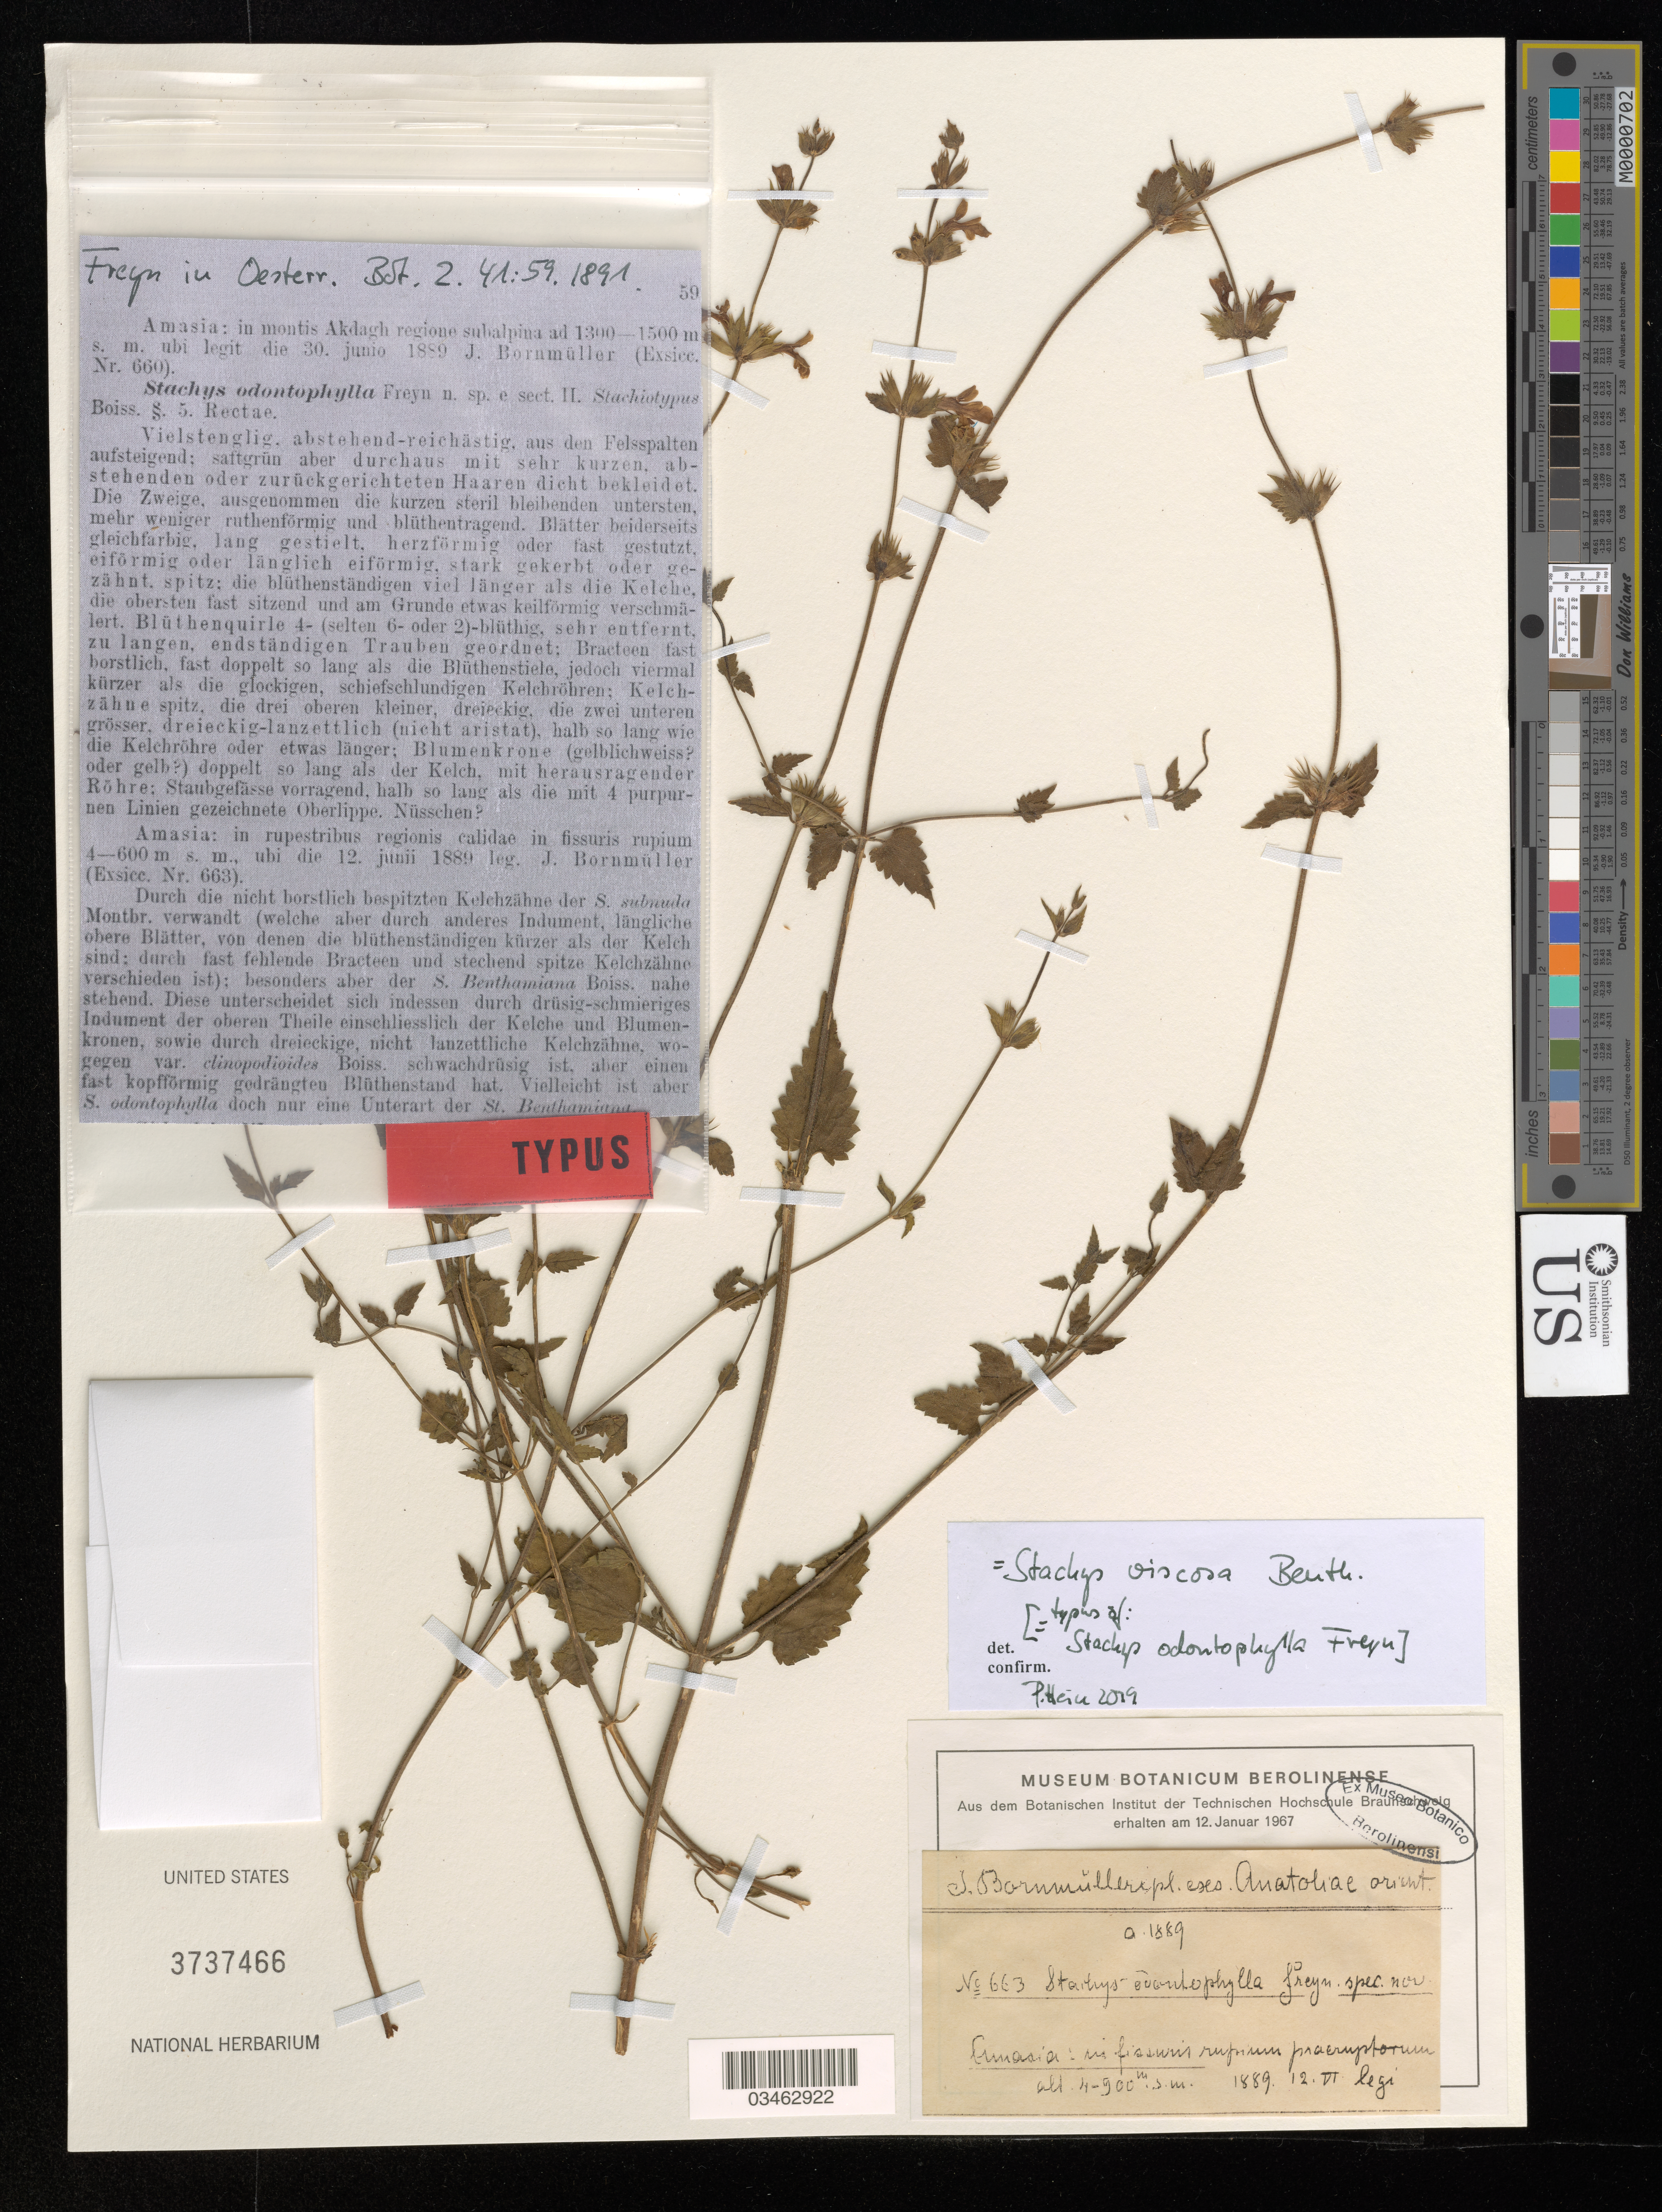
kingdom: Plantae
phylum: Tracheophyta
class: Magnoliopsida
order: Lamiales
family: Lamiaceae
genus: Stachys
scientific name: Stachys odontophylla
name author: Freyn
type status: Type Collection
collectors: J. Bornmüller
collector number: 663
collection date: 1889-06-12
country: Turkey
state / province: Amasya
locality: Anatolica. Amasia: in fissum rupium praeruptorum.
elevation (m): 400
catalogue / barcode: US 3737466